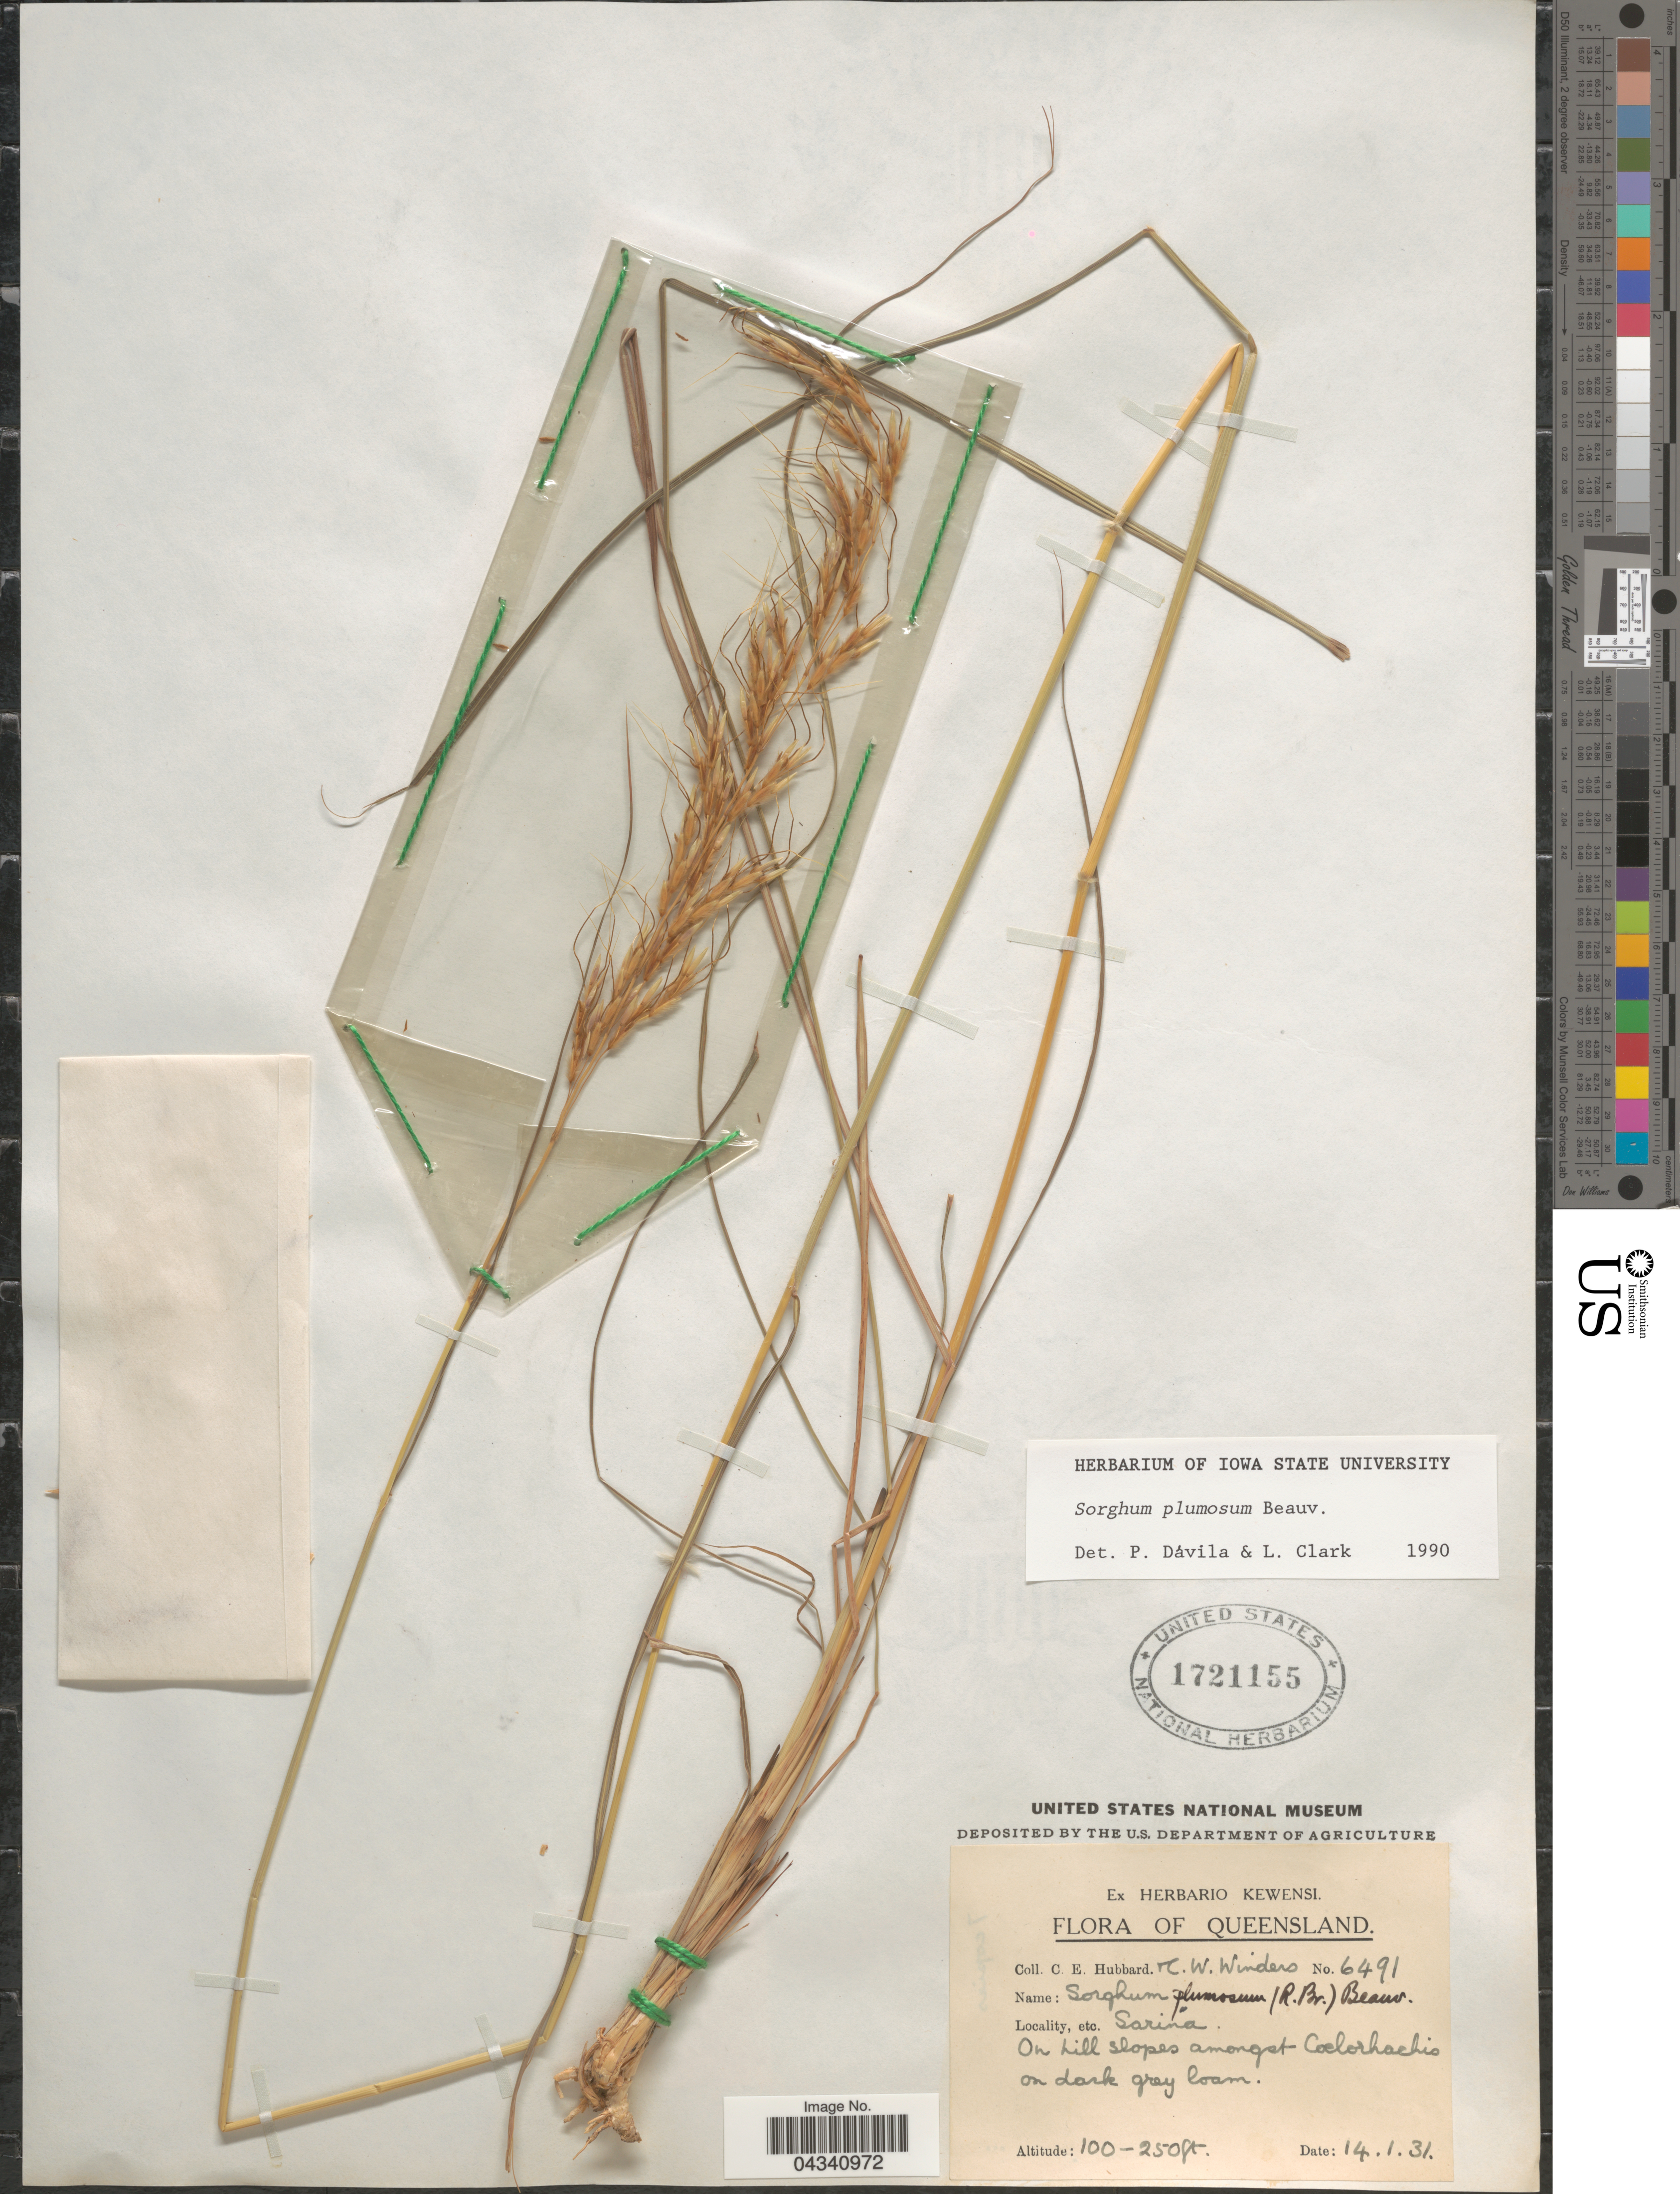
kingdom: Plantae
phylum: Tracheophyta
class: Liliopsida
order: Poales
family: Poaceae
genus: Sorghum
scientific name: Sorghum plumosum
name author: (R. Br.) P. Beauv.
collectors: C. E. Hubbard & C. Winders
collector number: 6491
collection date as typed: Transcribed d/m/y: 14/1/31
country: Australia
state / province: Queensland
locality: Sarina.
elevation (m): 30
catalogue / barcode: US 1721155